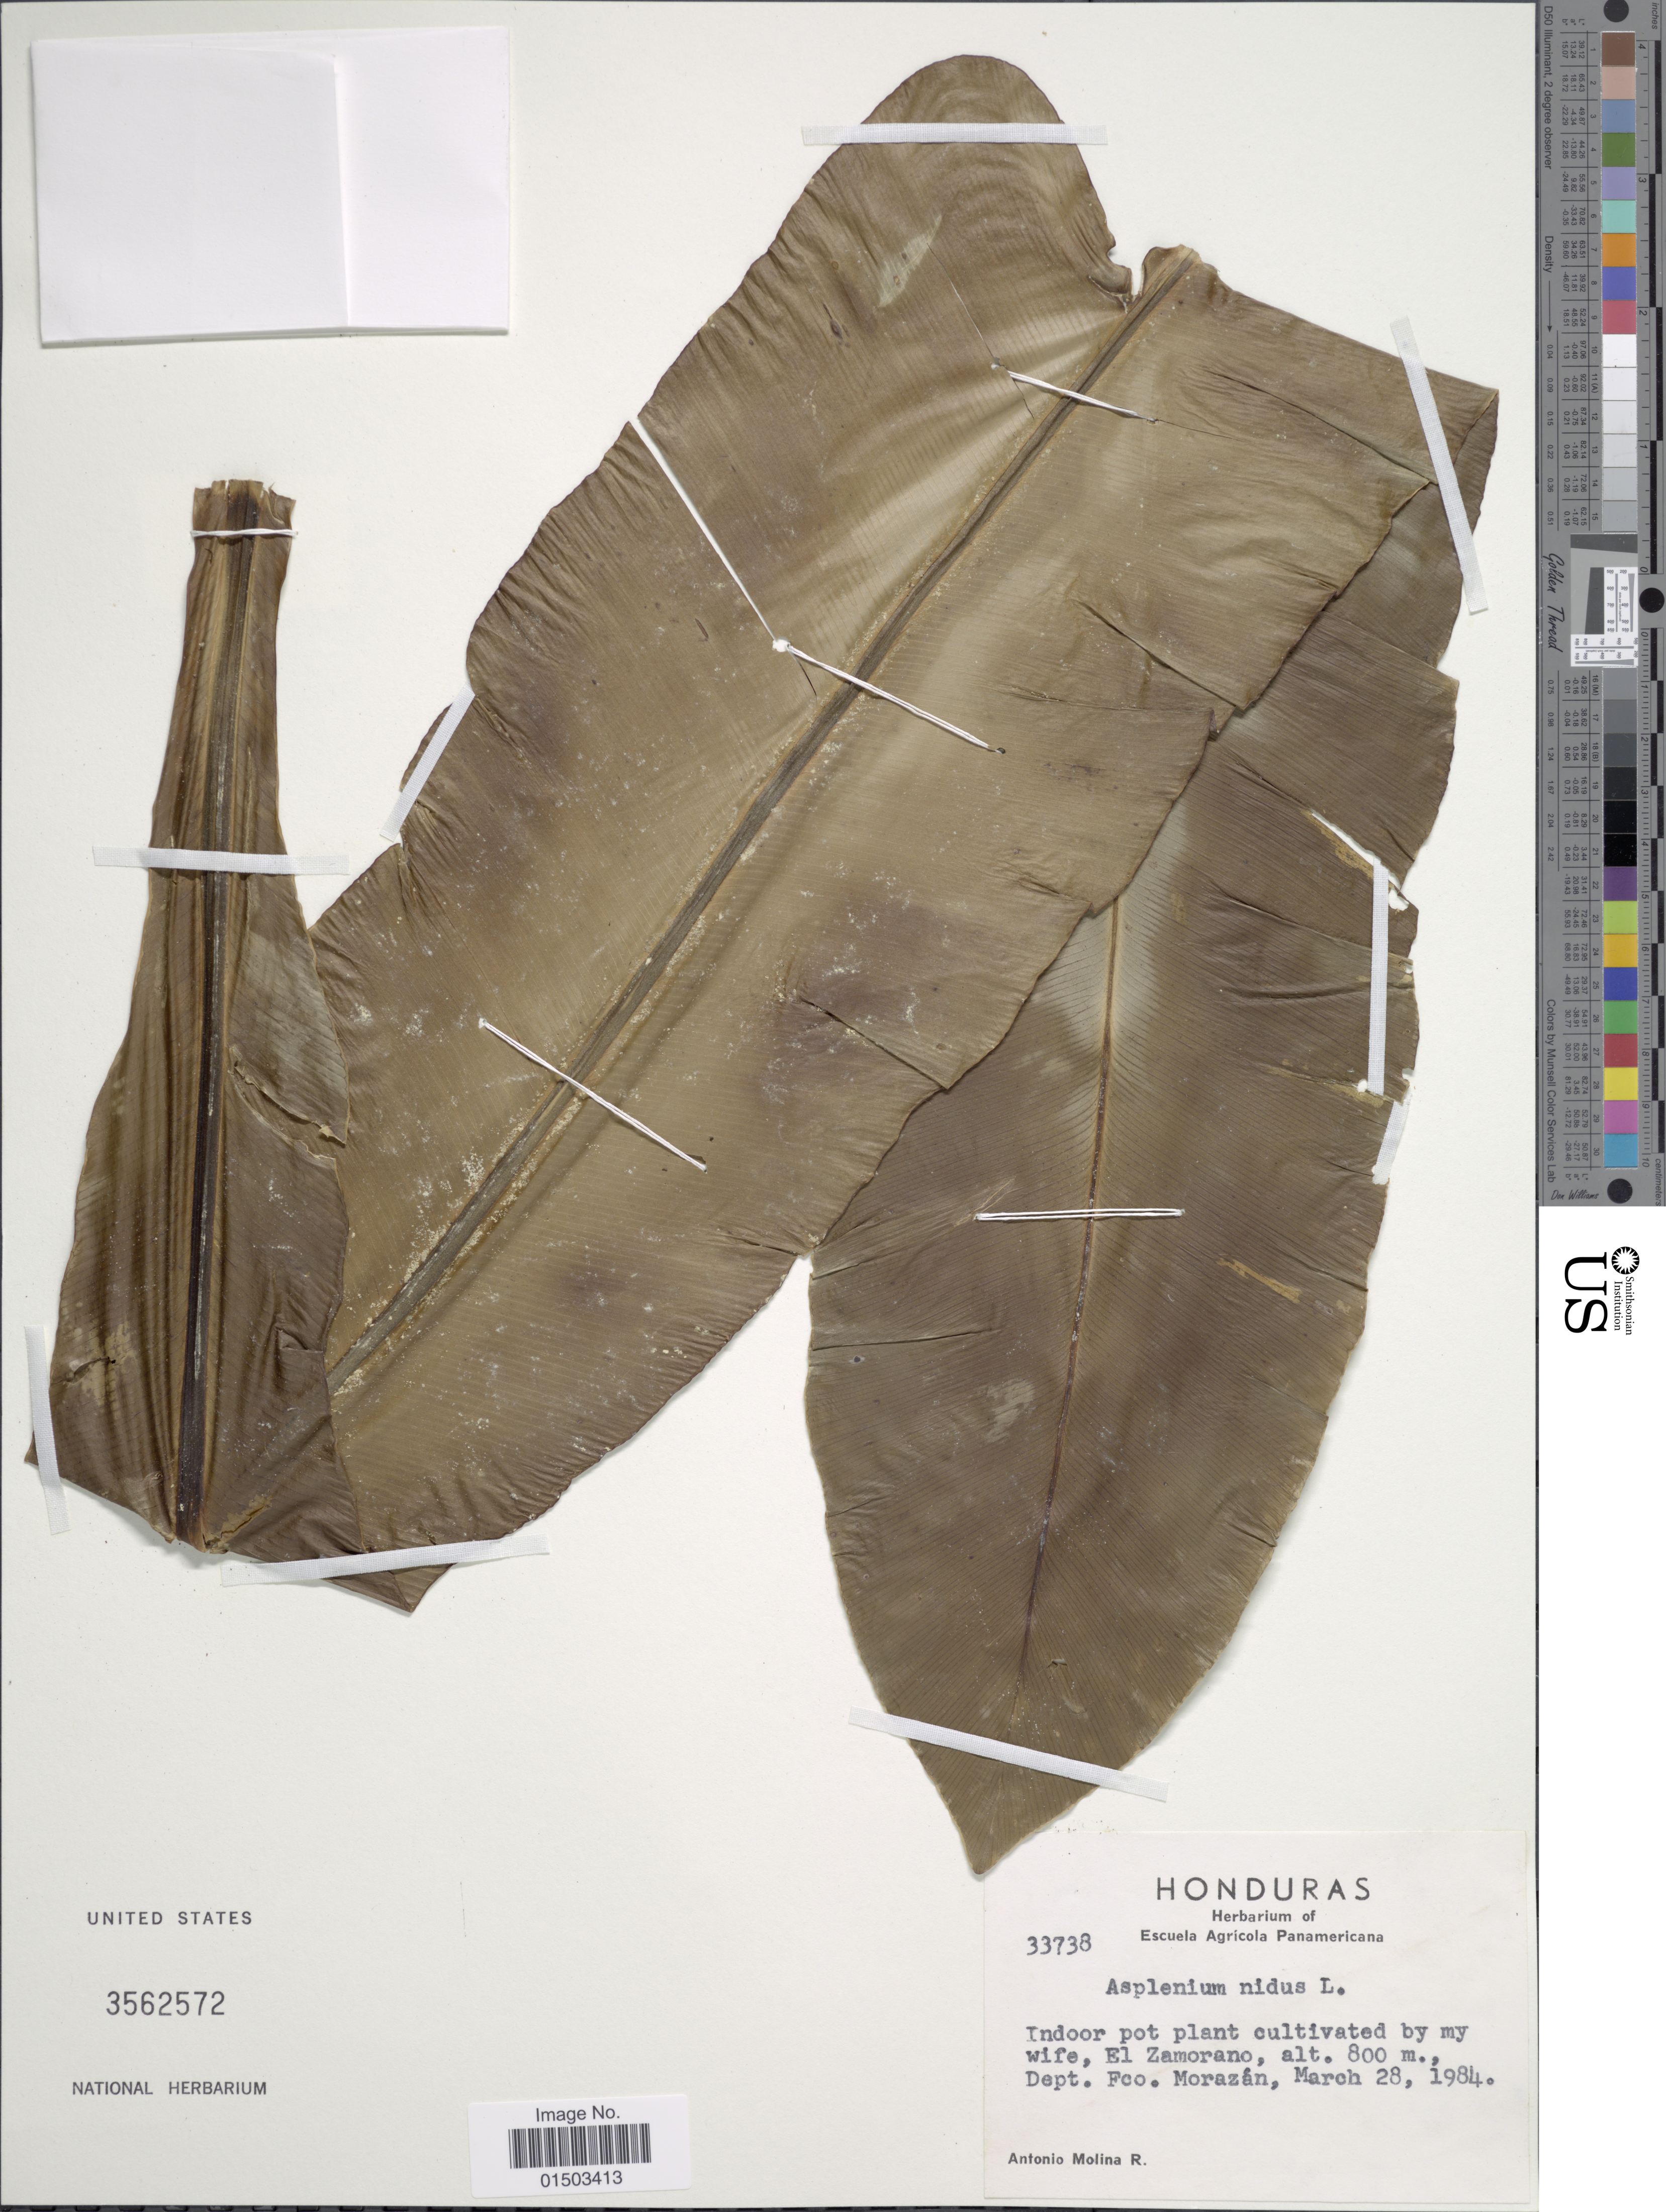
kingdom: Plantae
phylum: Tracheophyta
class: Polypodiopsida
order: Polypodiales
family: Aspleniaceae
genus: Asplenium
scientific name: Asplenium nidus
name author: L.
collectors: A. Regueiro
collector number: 33738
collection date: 1984-03-28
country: Honduras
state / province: Fco. Morazán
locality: Honduras. Indoor pot plant cultivated by my wife, El Zamorano. Dept. Fco. Morazan.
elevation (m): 800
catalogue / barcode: US 3562572